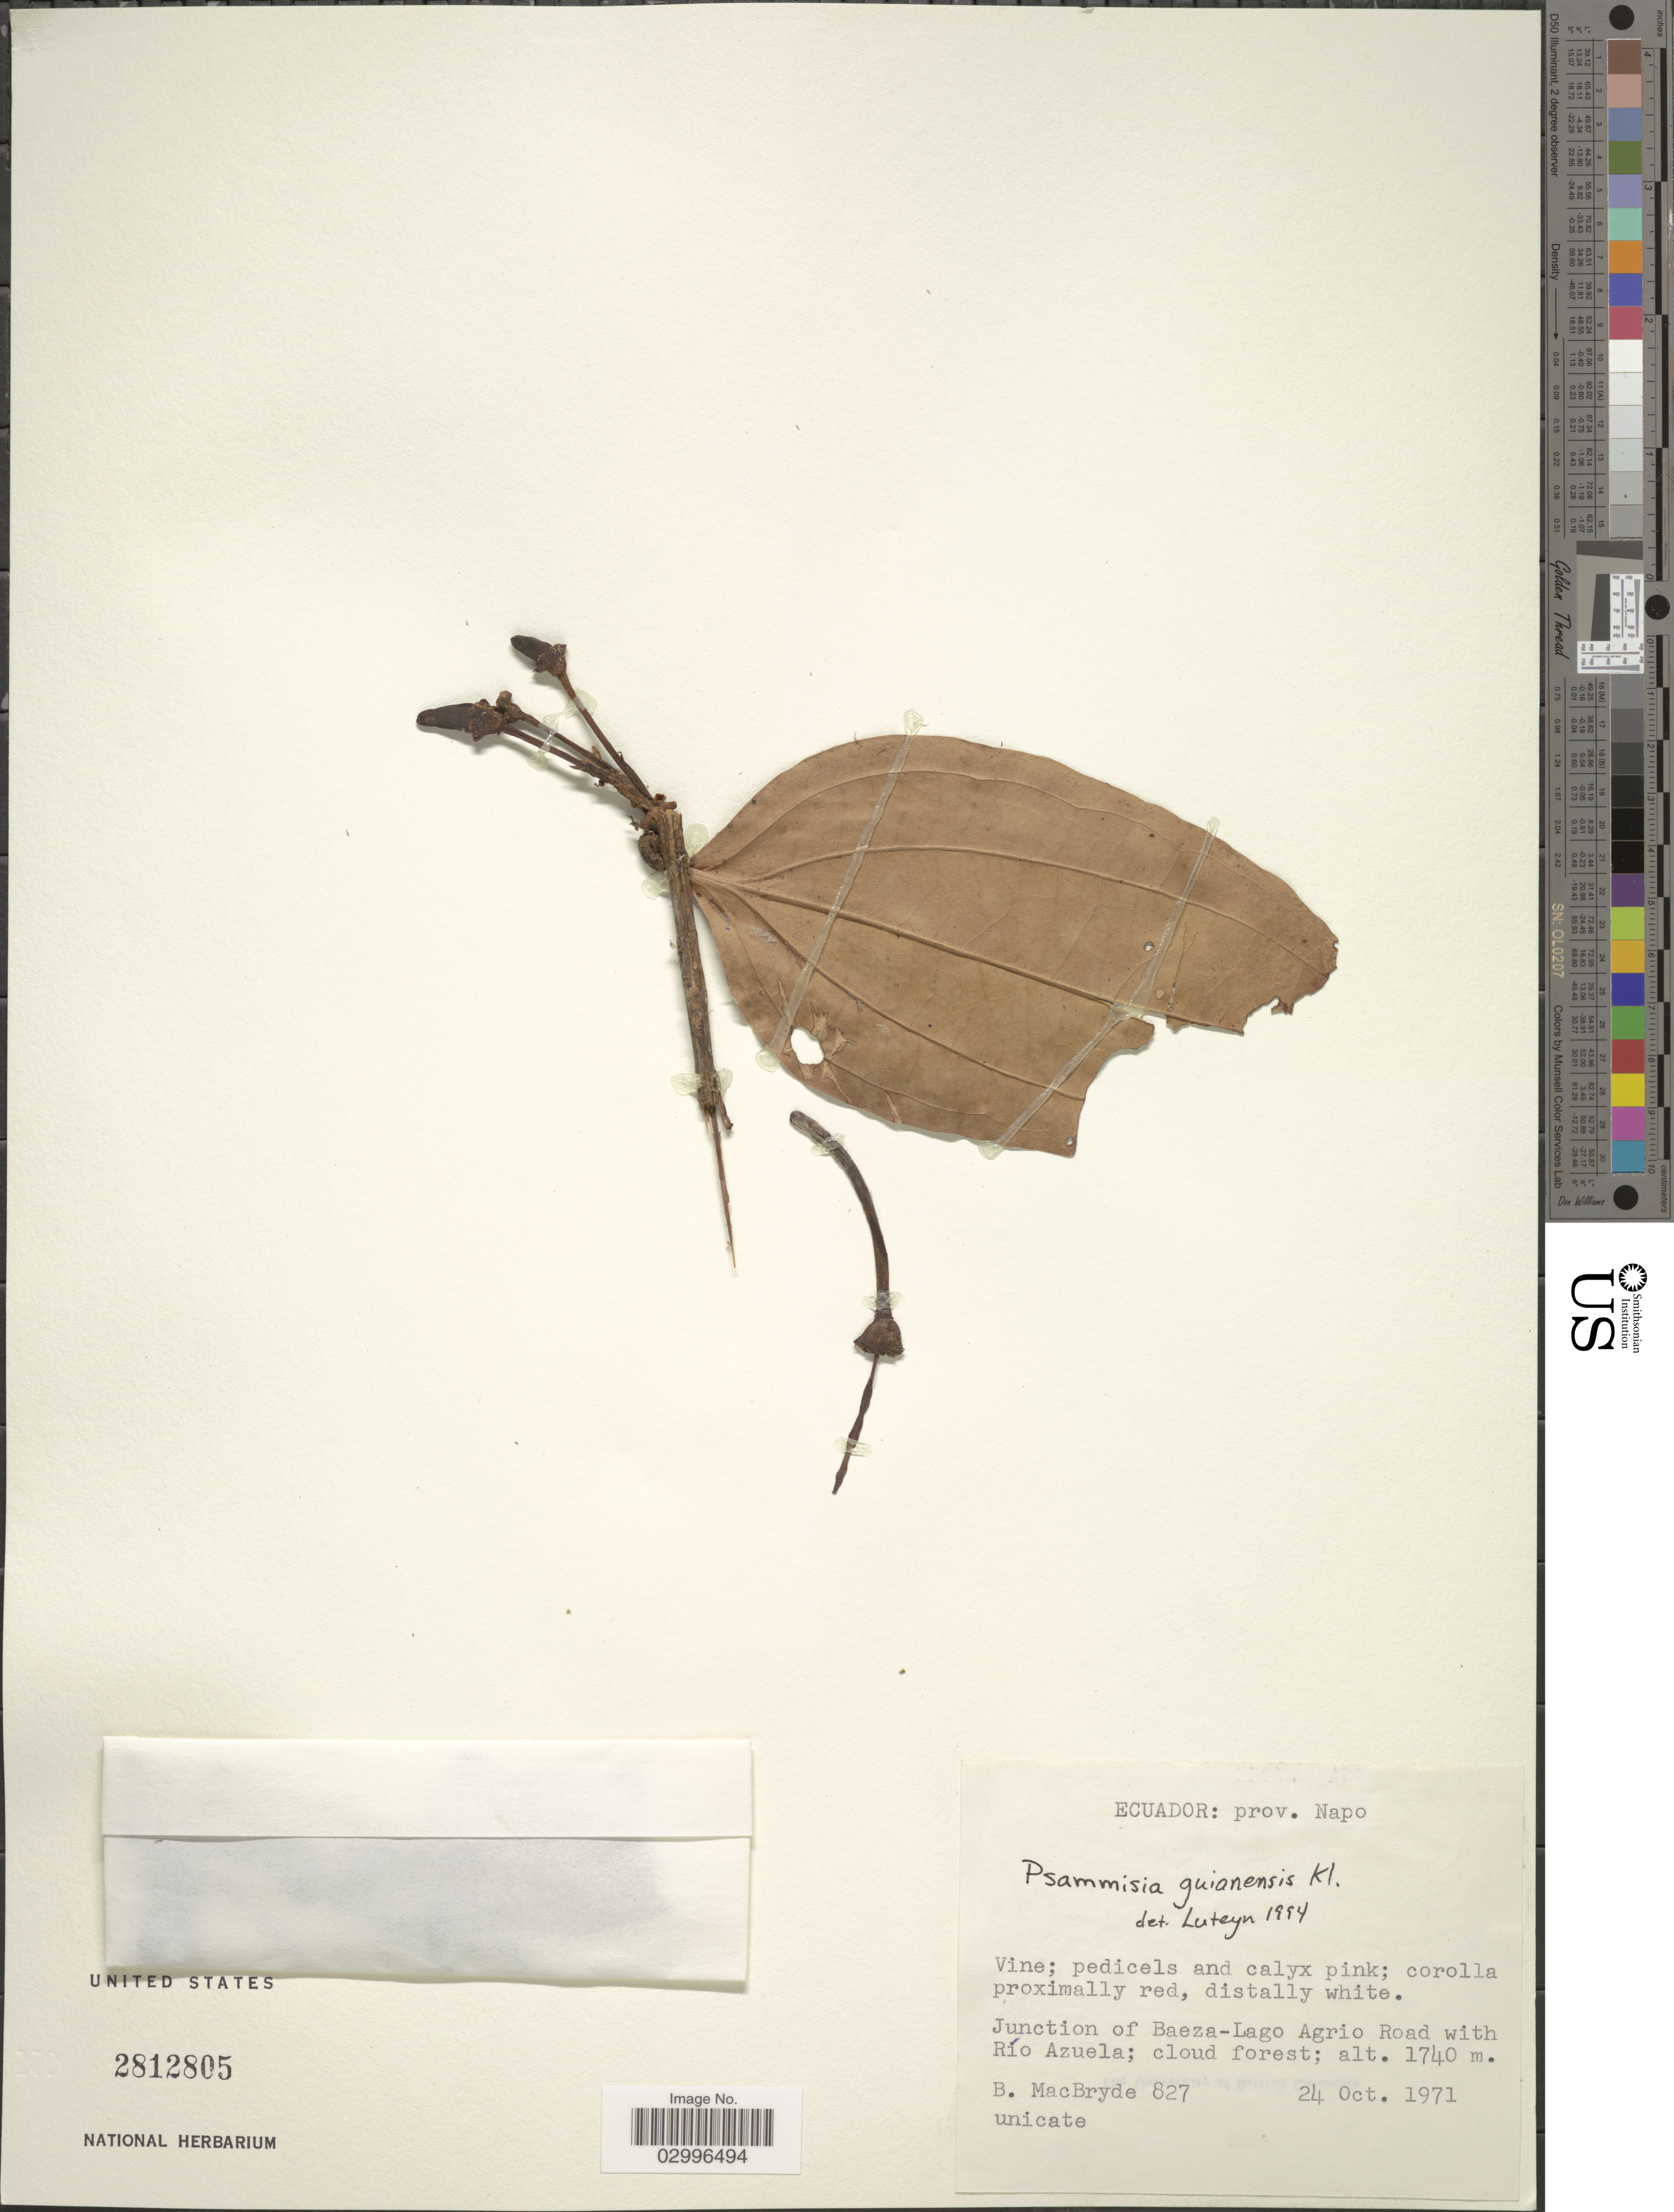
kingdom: Plantae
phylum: Tracheophyta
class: Magnoliopsida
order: Ericales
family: Ericaceae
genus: Psammisia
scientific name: Psammisia guianensis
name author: Klotzsch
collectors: B. MacBryde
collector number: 827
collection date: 1971-10-24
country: Ecuador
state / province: Napo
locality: Junction of Baeza-Lago Agrio Road with Río Azuela.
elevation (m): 1740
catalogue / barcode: US 2812805